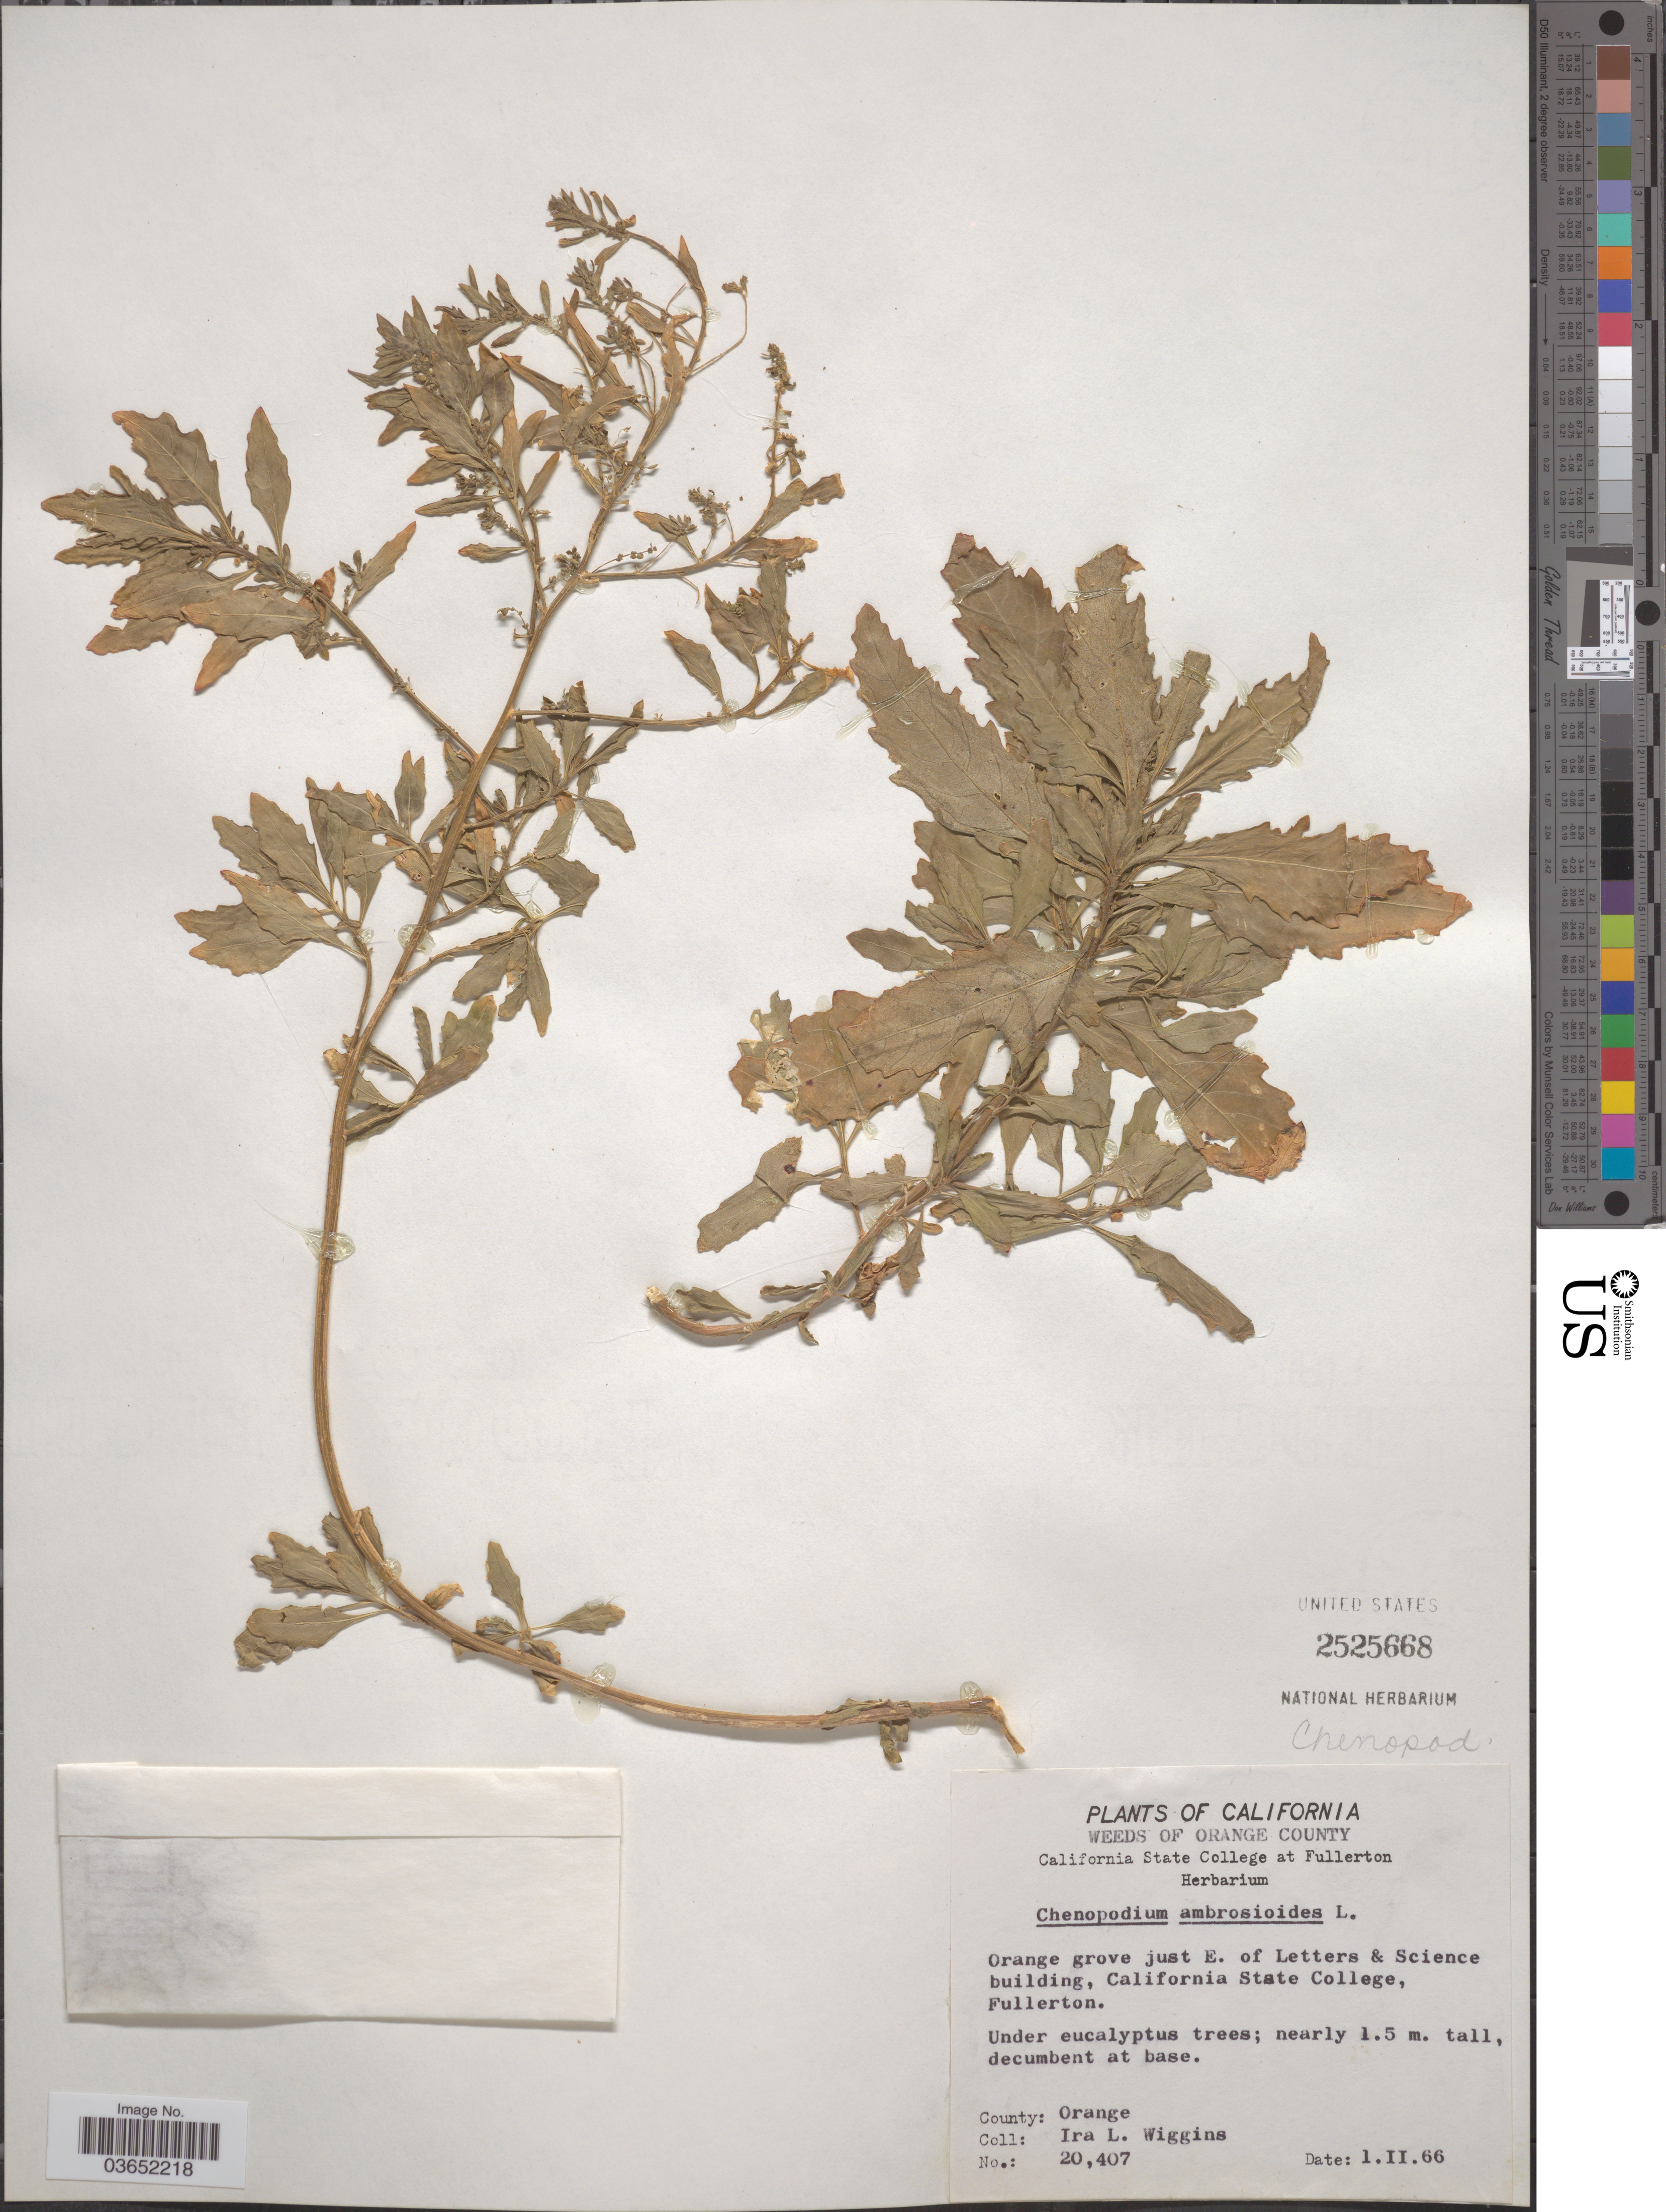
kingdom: Plantae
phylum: Tracheophyta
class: Magnoliopsida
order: Caryophyllales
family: Amaranthaceae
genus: Chenopodium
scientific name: Chenopodium ambrosioides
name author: L.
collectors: I. L. Wiggins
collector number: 20407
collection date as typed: Transcribed d/m/y: 1/2/66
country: United States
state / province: California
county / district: Orange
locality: Orange County. Orange grove just E. of Letters & Science building, California State College, Fullerton.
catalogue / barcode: US 2525668